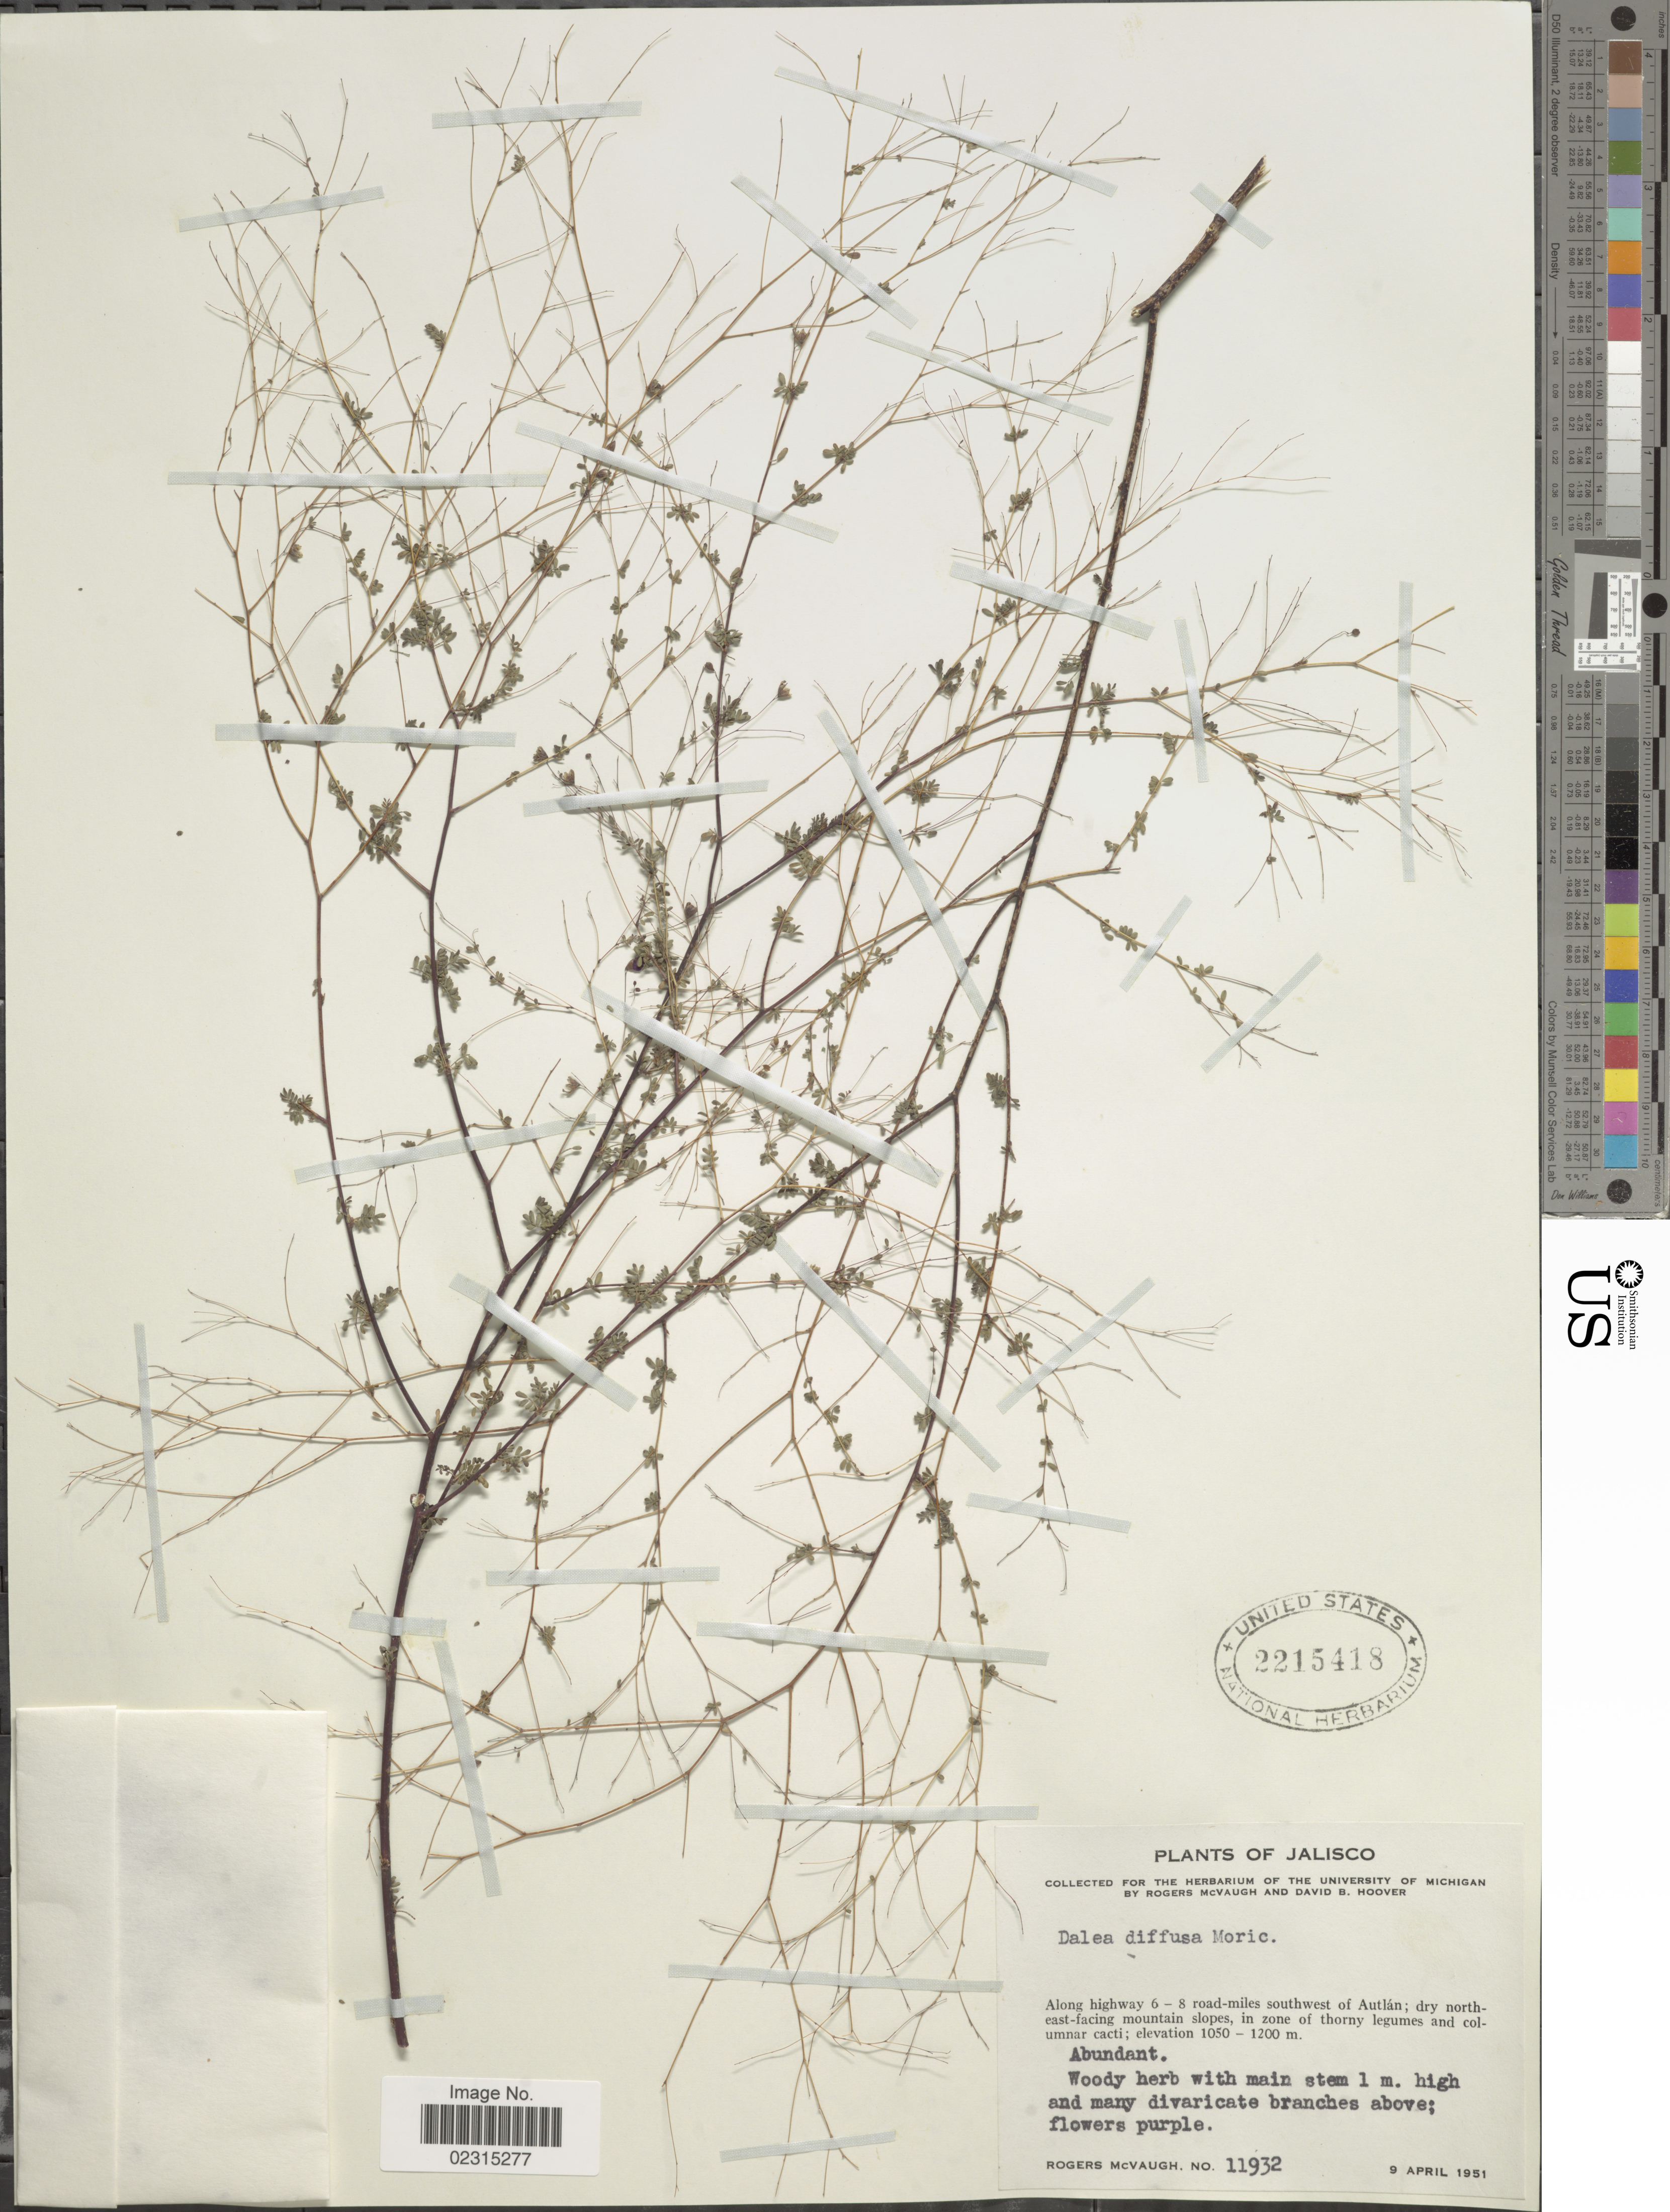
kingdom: Plantae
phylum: Tracheophyta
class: Magnoliopsida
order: Fabales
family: Fabaceae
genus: Marina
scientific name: Marina diffusa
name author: (Moric.) Barneby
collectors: R. McVaugh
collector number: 11932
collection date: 1951-04-09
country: Mexico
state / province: Jalisco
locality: Along highway 6-8 road-miles southwest of Autlán; dry northeast-facing mountain slopes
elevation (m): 1050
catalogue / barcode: US 2215418